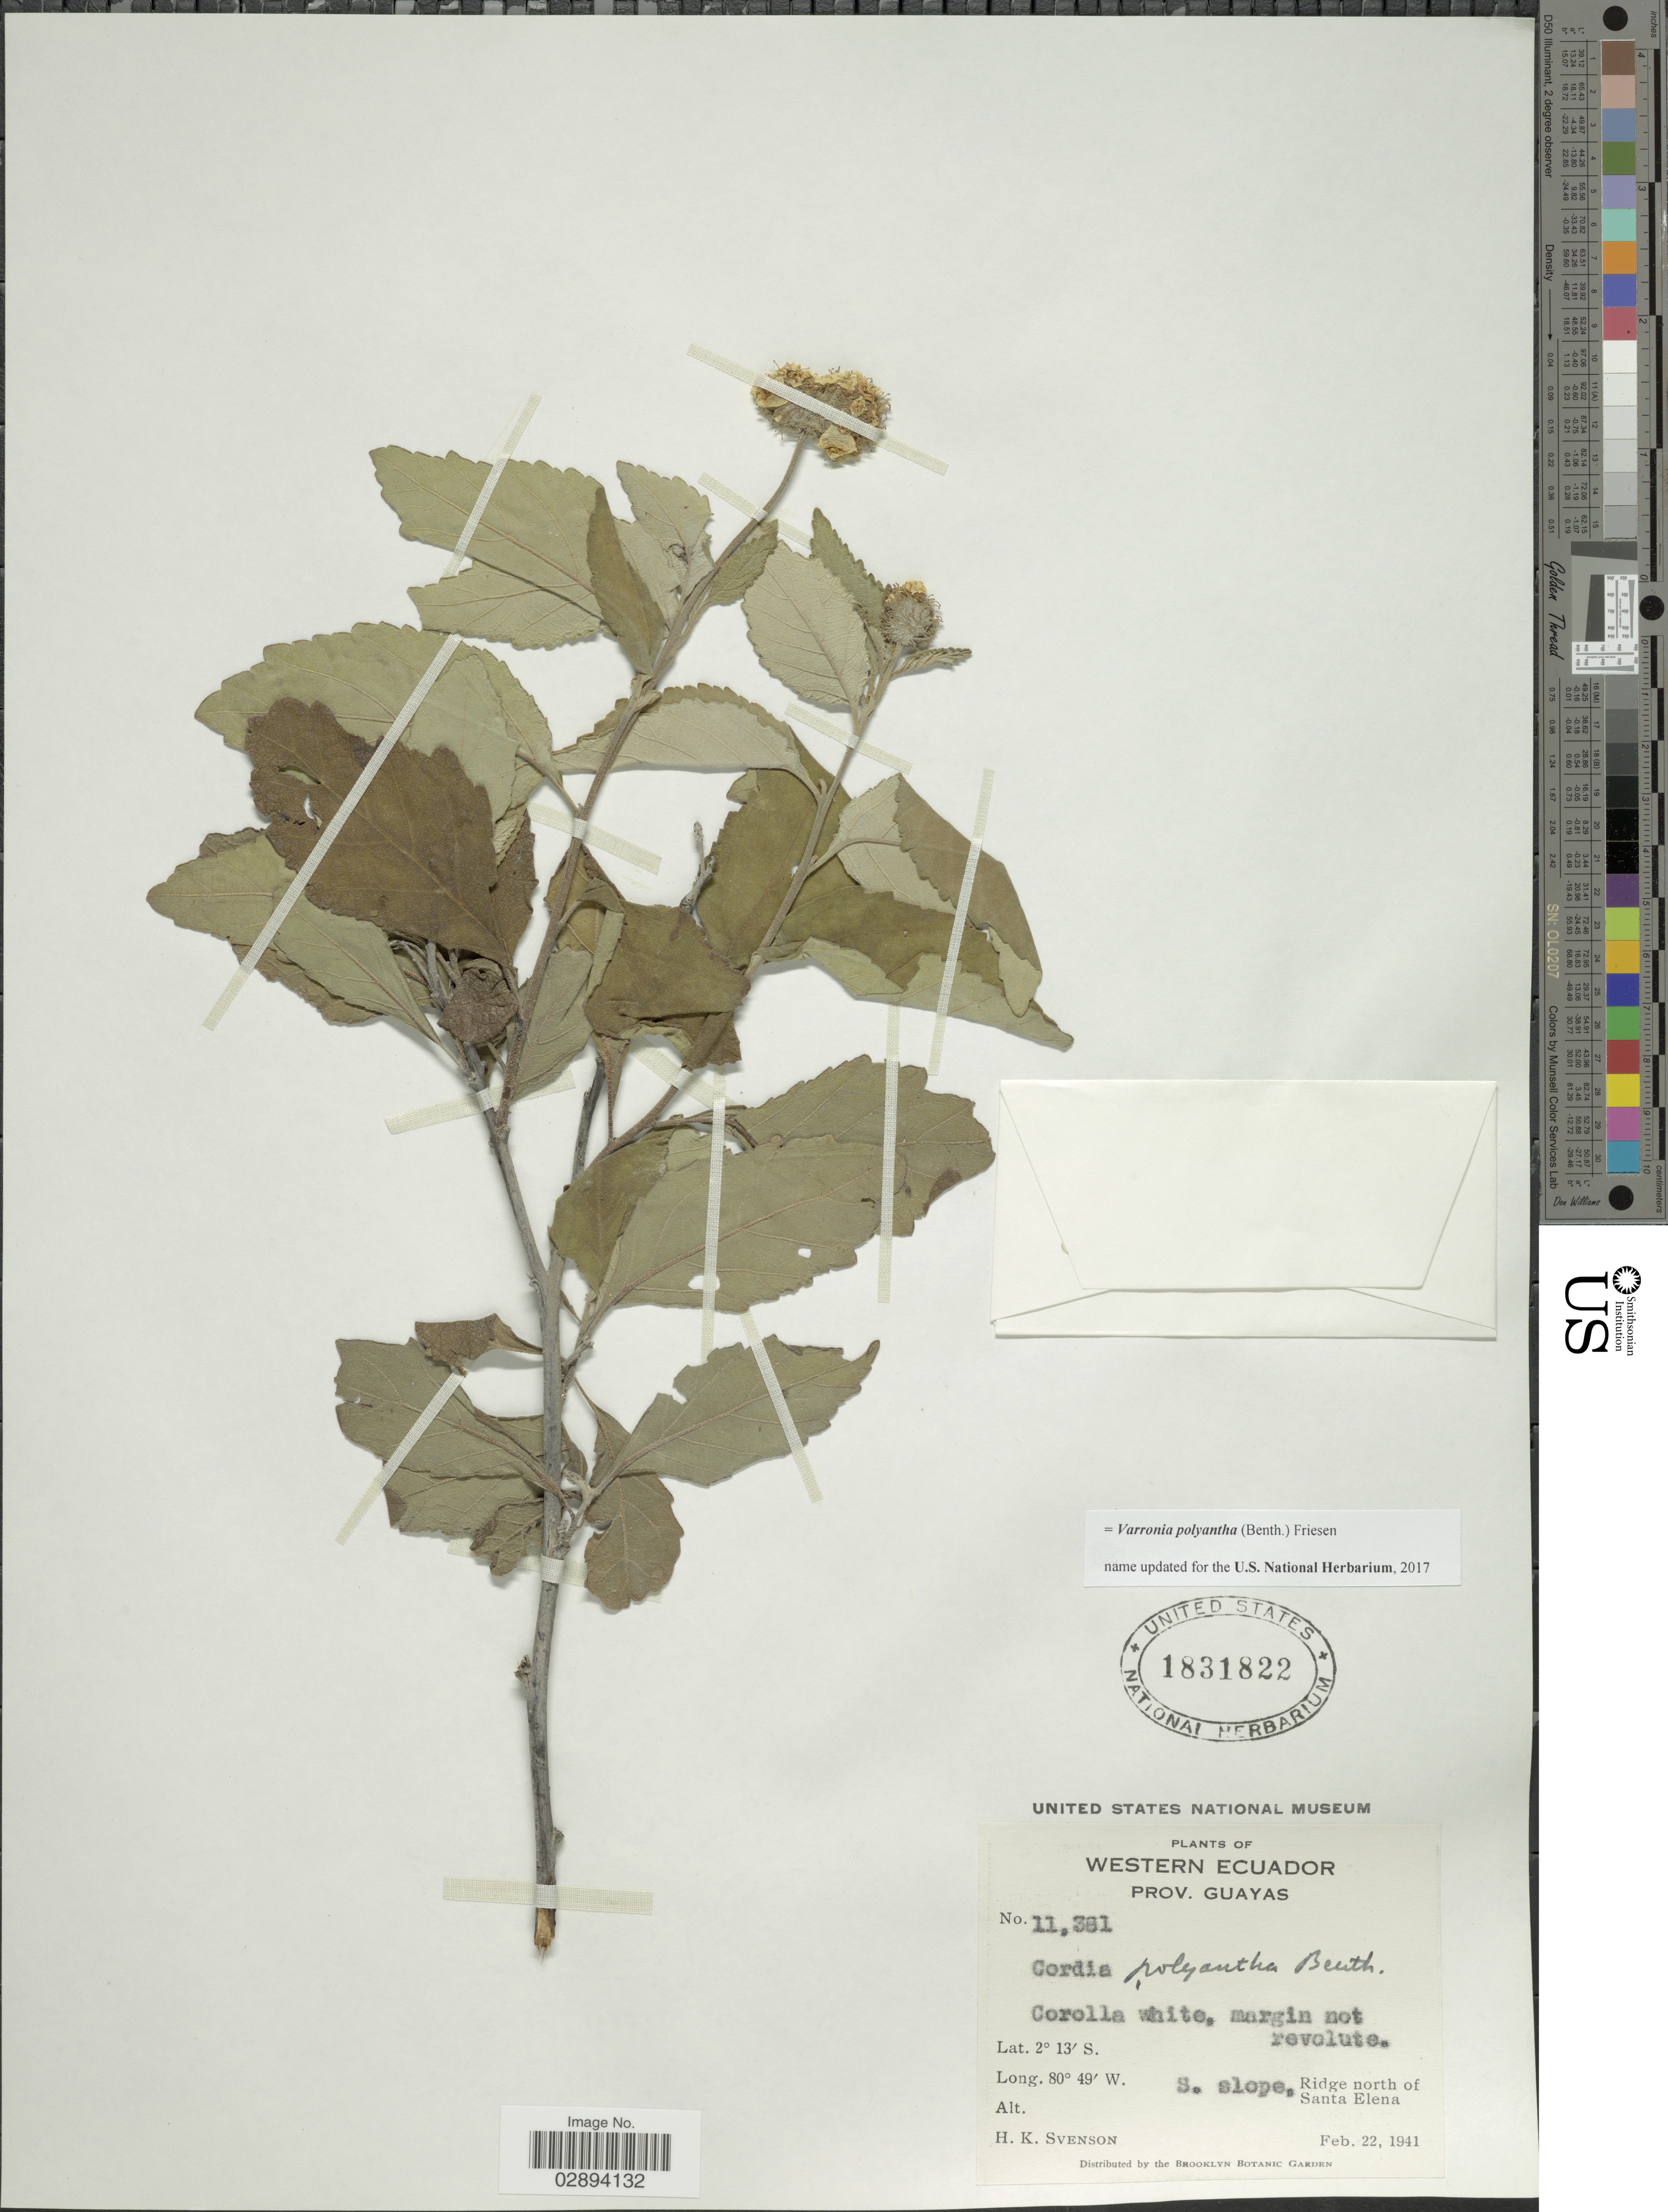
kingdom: Plantae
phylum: Tracheophyta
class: Magnoliopsida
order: Boraginales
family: Cordiaceae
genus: Varronia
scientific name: Varronia polyantha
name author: (Benth.) Friesen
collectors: H. K. Svenson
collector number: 11381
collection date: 1941-02-22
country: Ecuador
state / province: Guayas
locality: Western Ecuador, S. slope, Ridge north of Santa Elena.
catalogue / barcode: US 1831822